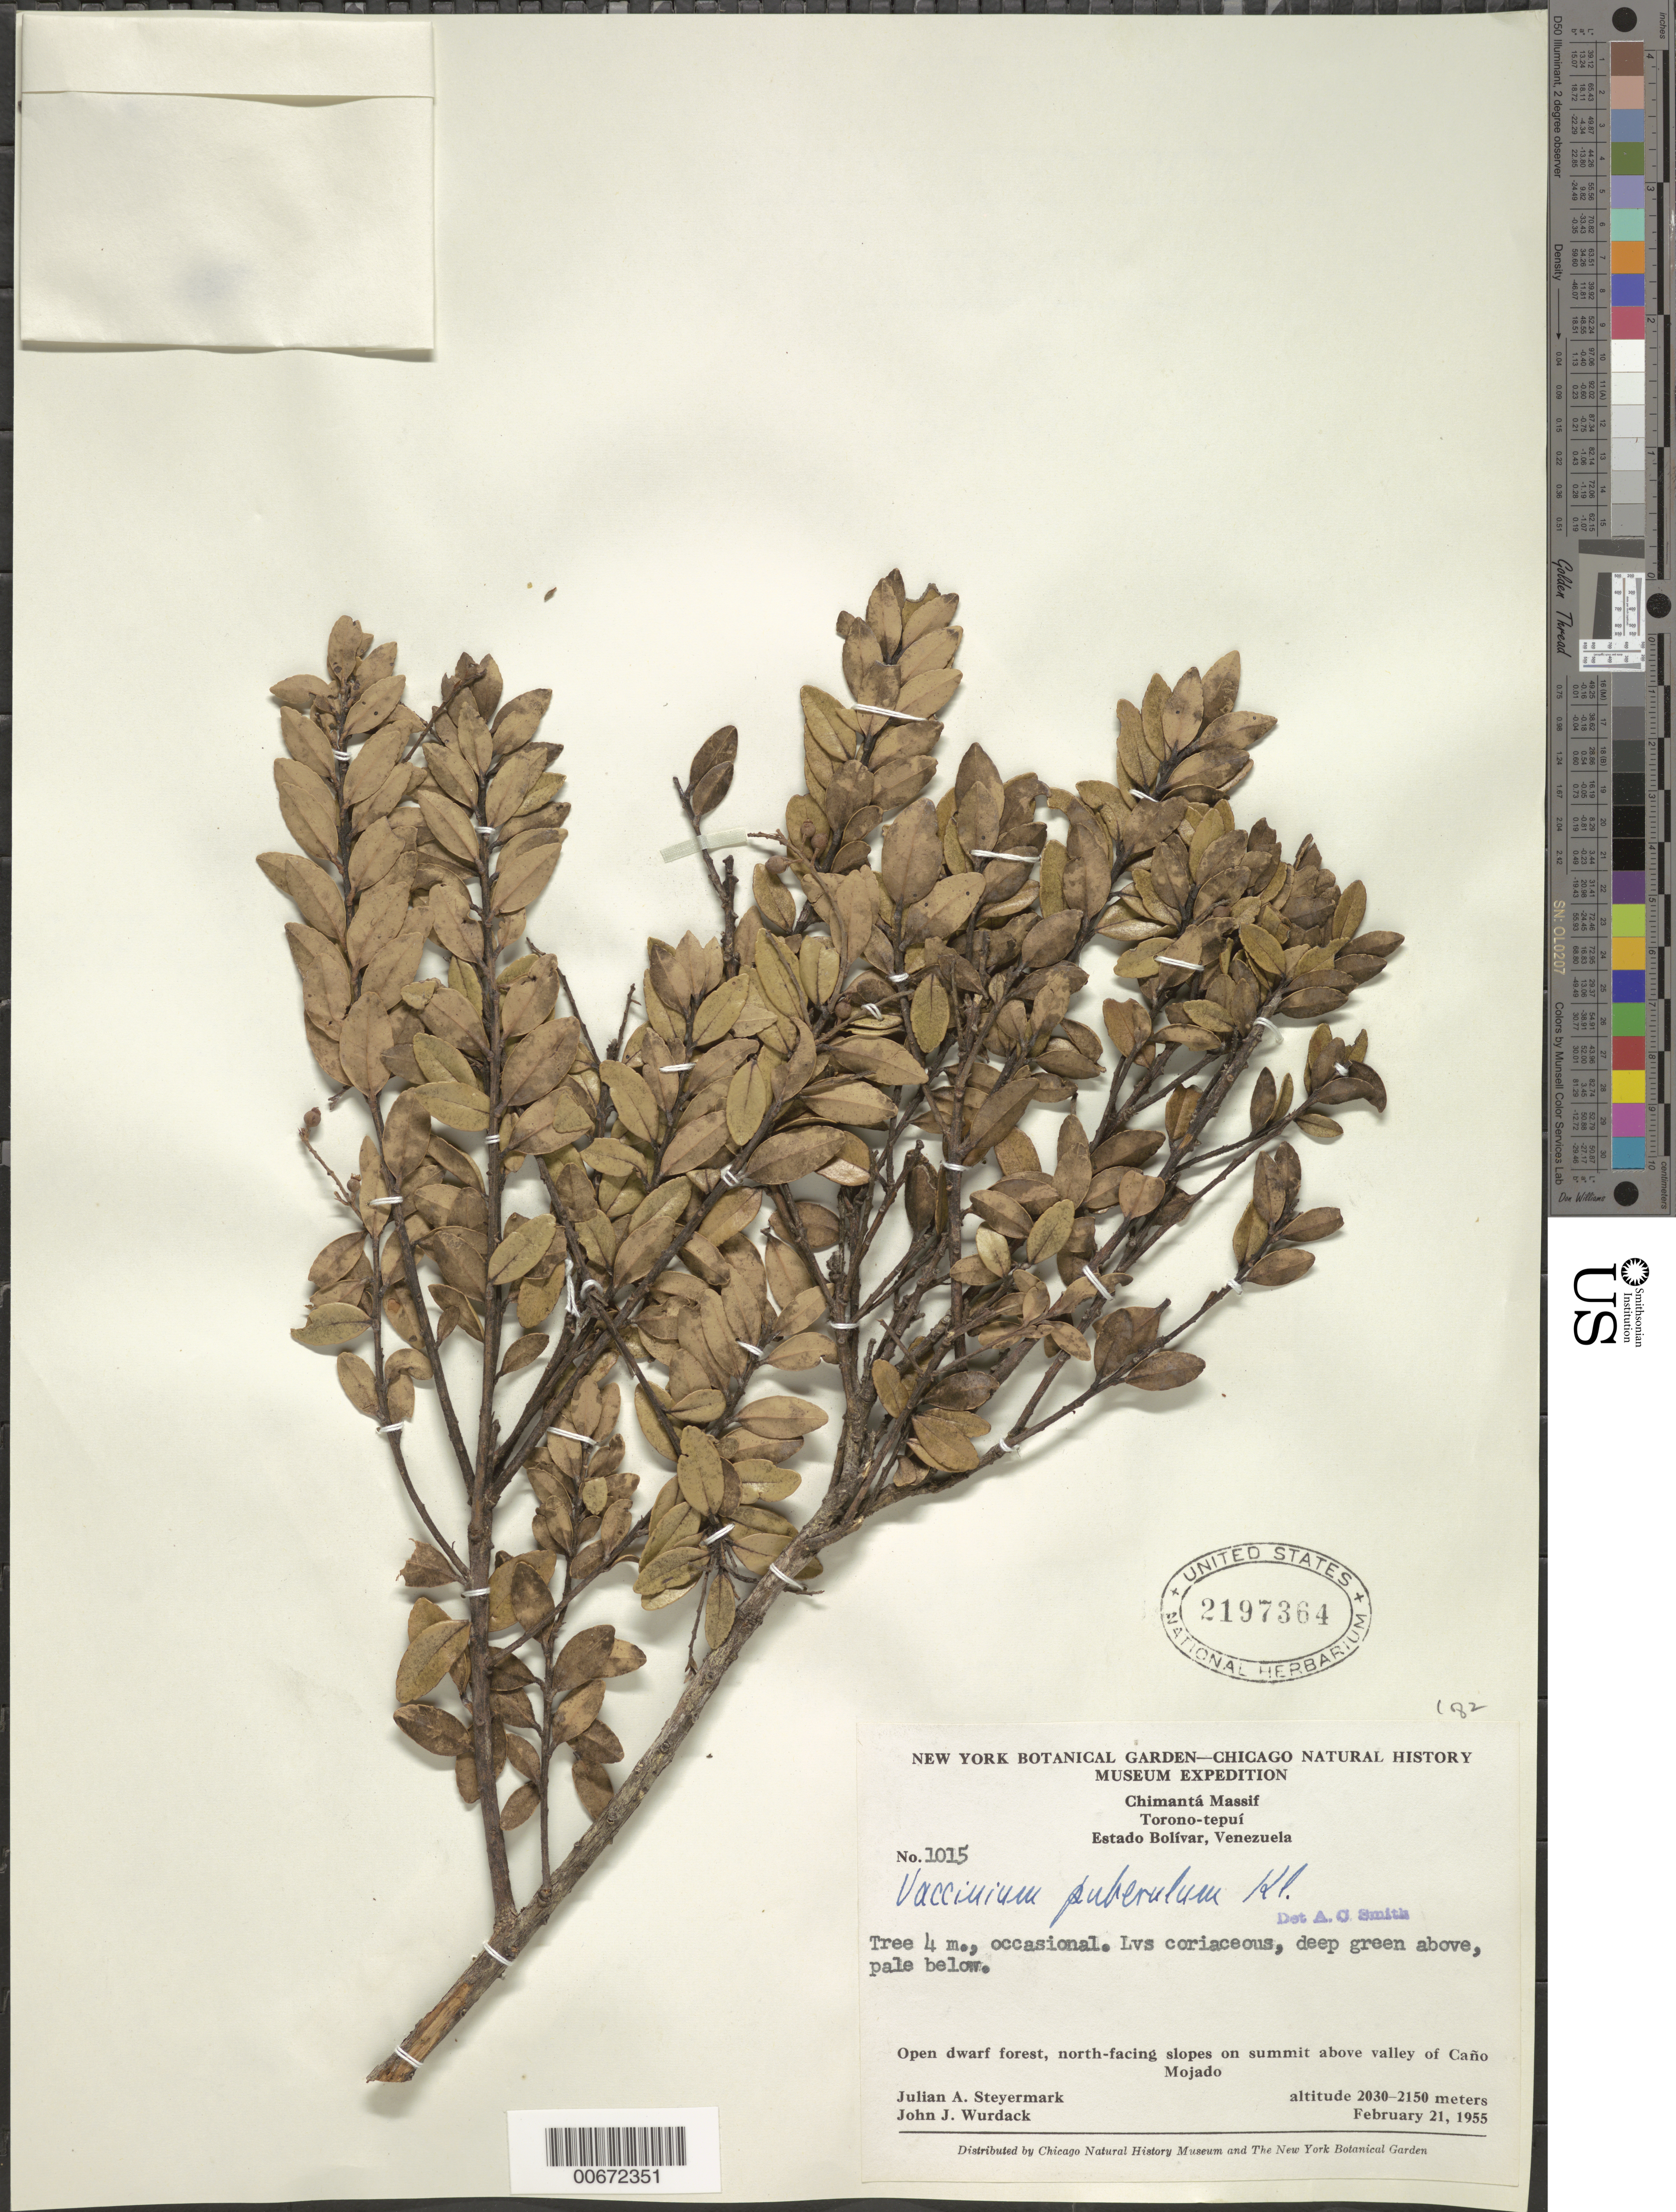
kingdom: Plantae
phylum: Tracheophyta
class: Magnoliopsida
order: Ericales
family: Ericaceae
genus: Vaccinium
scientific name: Vaccinium puberulum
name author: Klotzsch ex Meisn.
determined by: Smith, A. C.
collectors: J. Steyermark & J. J. Wurdack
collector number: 55 1015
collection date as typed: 21-Feb-55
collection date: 1955-02-21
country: Venezuela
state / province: Bolívar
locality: Chimantá Massif, Torono-tepuí, above valley of Caño Mojado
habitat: Open dwarf forest on summit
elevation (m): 2030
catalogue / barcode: US 2197364